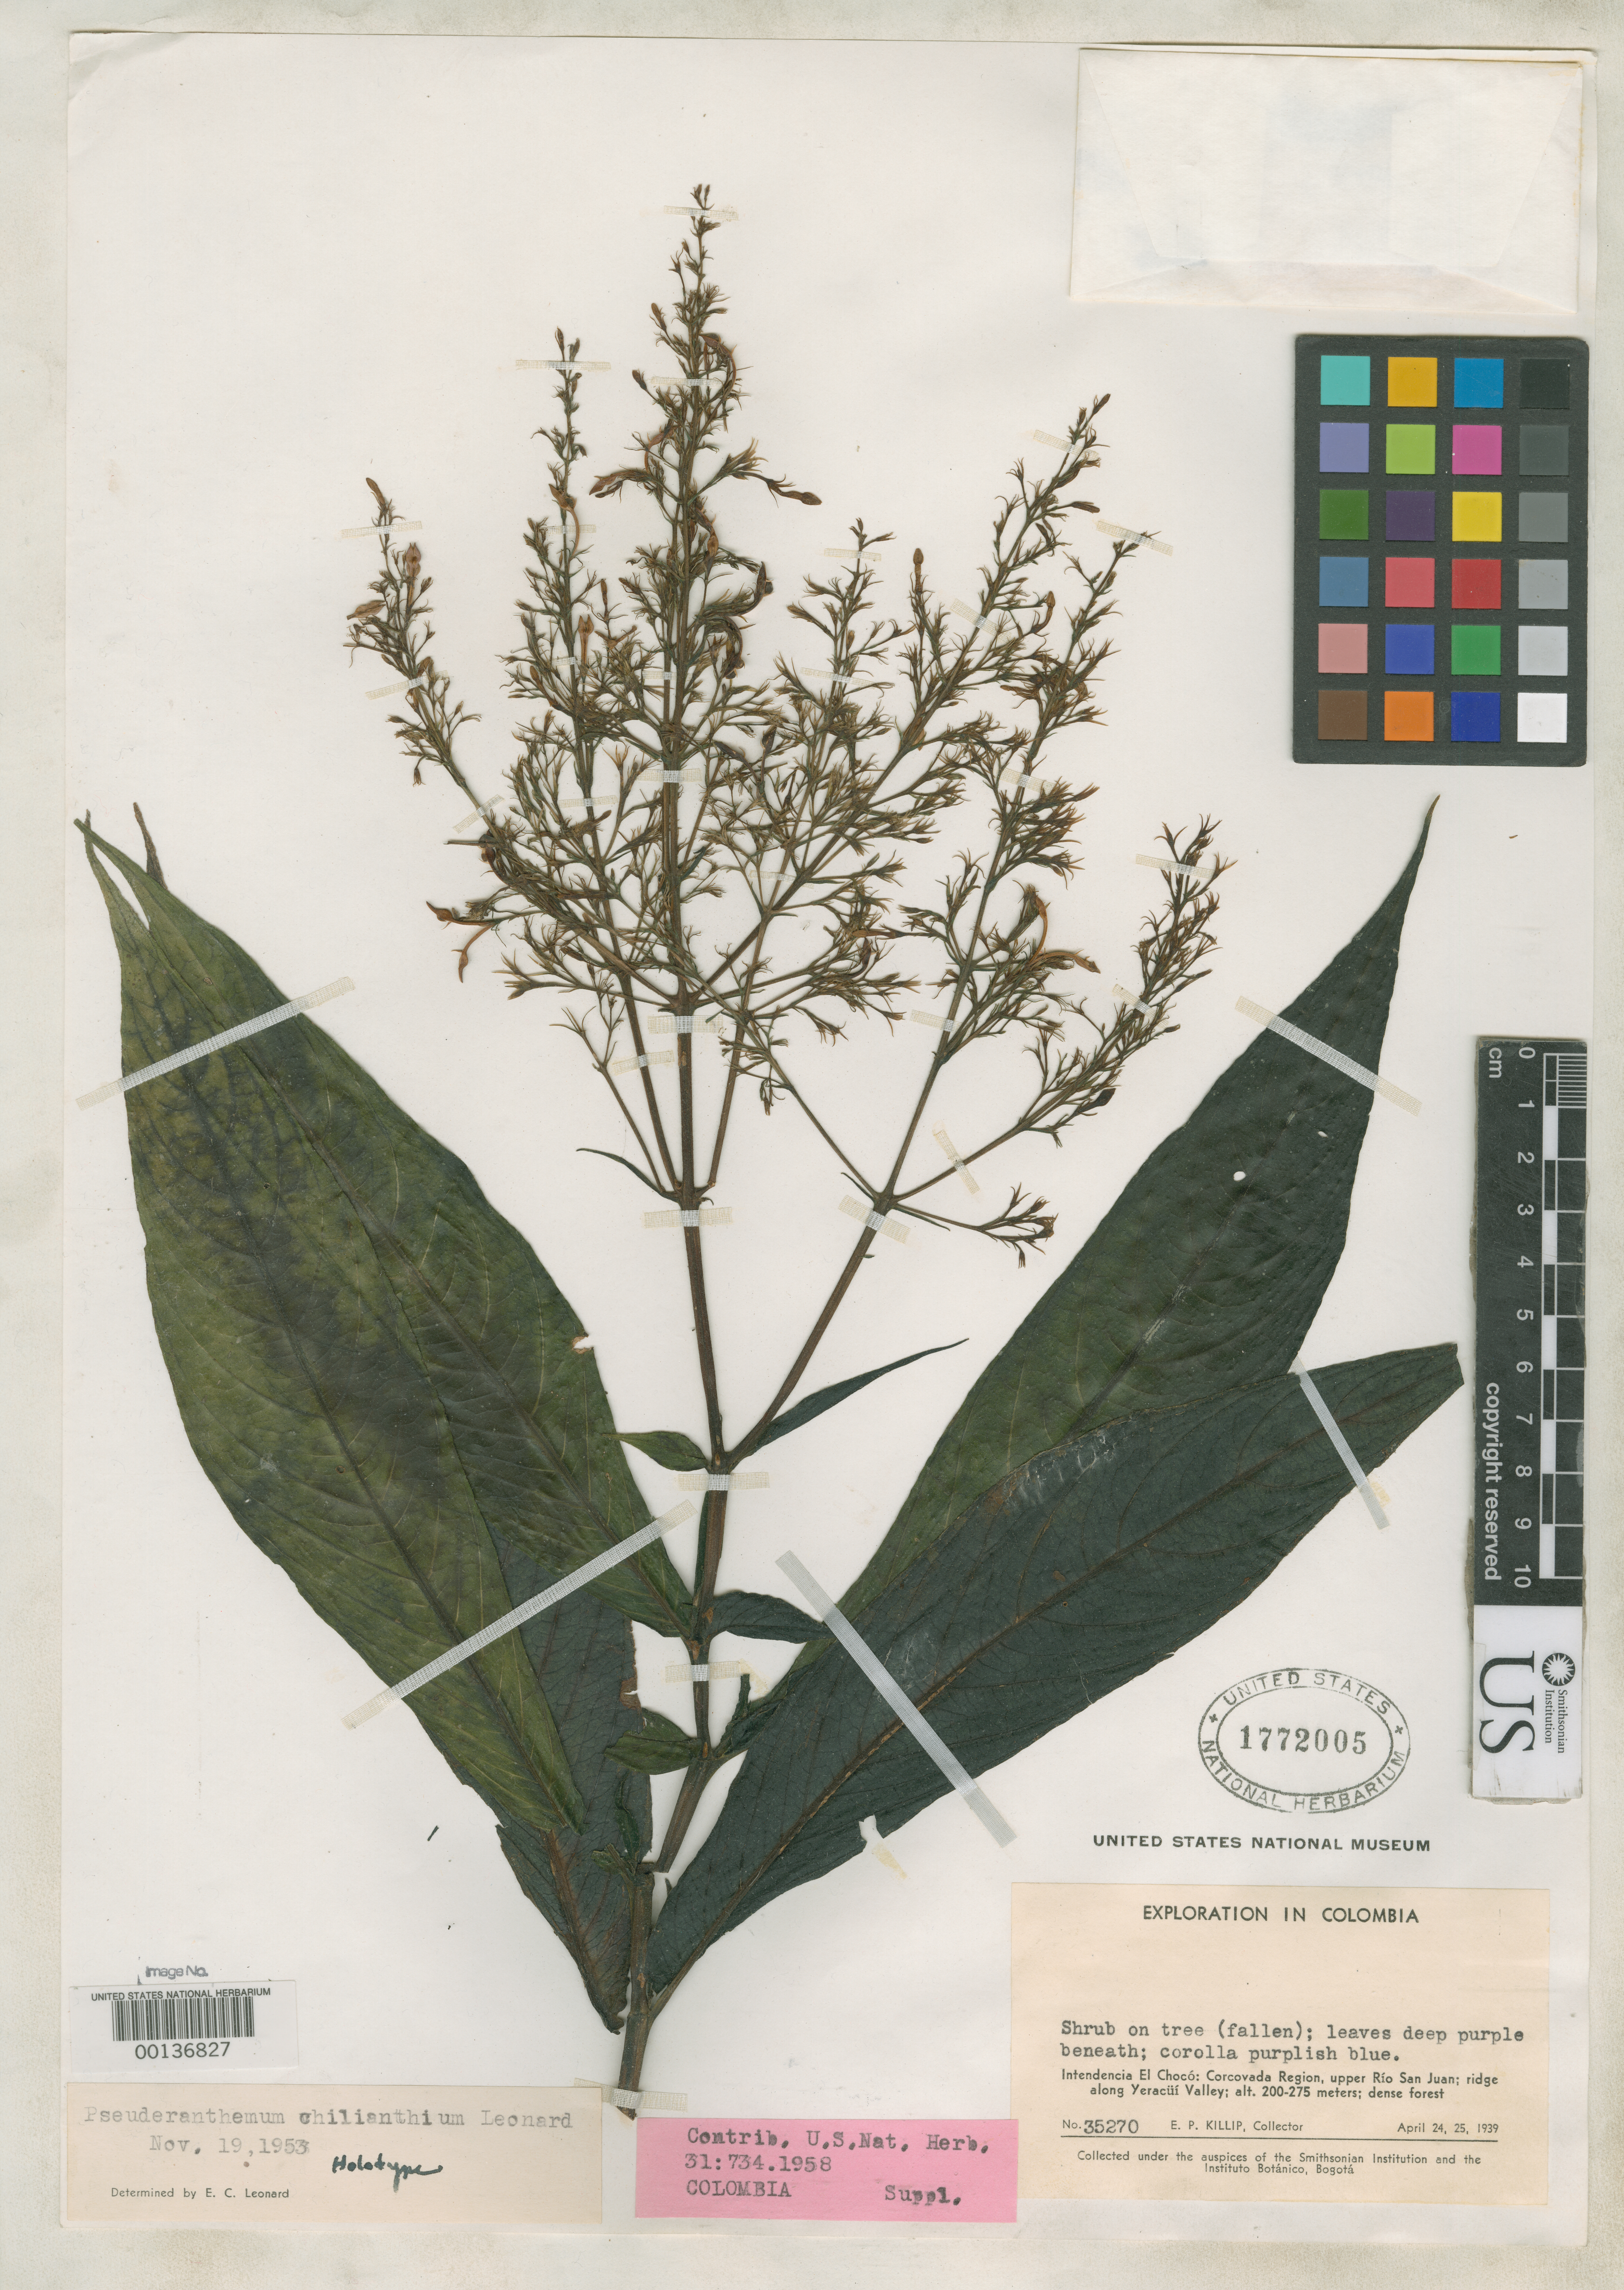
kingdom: Plantae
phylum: Tracheophyta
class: Magnoliopsida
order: Lamiales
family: Acanthaceae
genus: Pseuderanthemum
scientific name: Pseuderanthemum chilianthium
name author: Leonard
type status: Holotype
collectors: E. P. Killip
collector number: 35270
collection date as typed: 24 Apr 1939 to 25 Apr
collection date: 1939-04-24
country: Colombia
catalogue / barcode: US 1772005